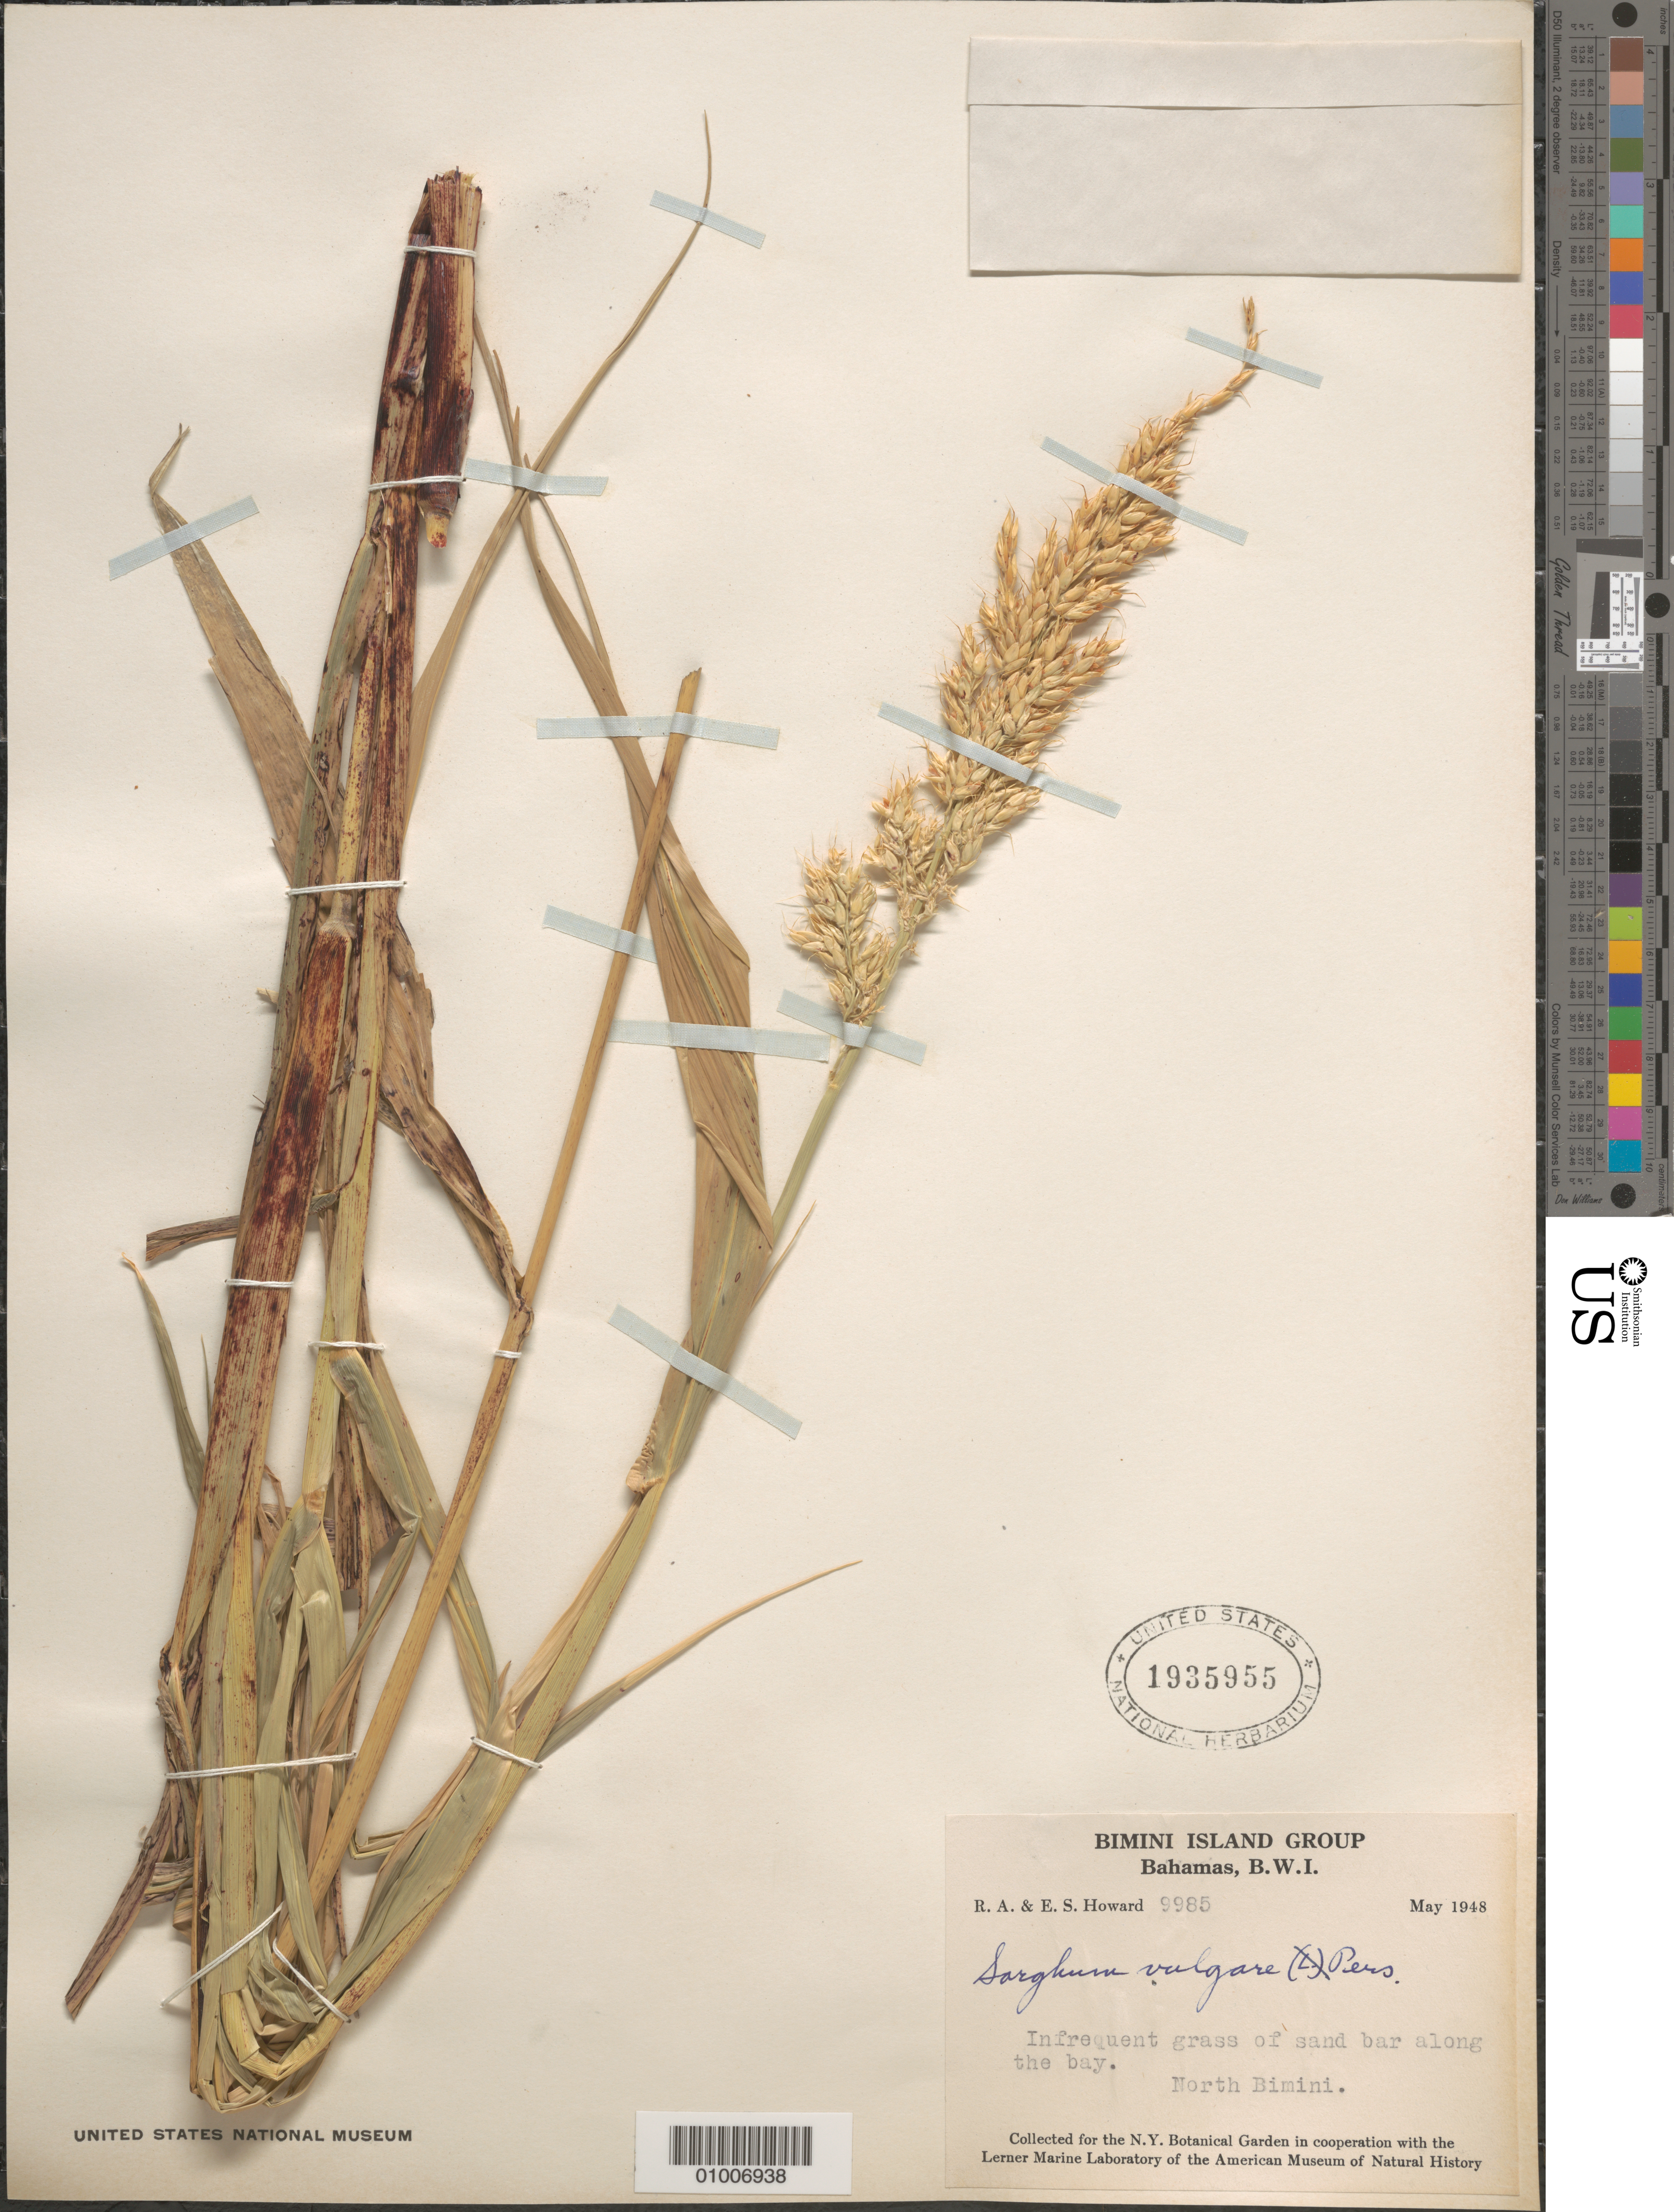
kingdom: Plantae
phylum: Tracheophyta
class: Liliopsida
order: Poales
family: Poaceae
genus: Sorghum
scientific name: Sorghum vulgare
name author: (L.) Pers.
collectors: R. A. Howard & E. S. Howard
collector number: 9985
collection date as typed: May 1948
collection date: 1948-05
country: Bahamas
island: North Bimini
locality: Infrequent grass of sand bar along the bay.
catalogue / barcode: US 1935955